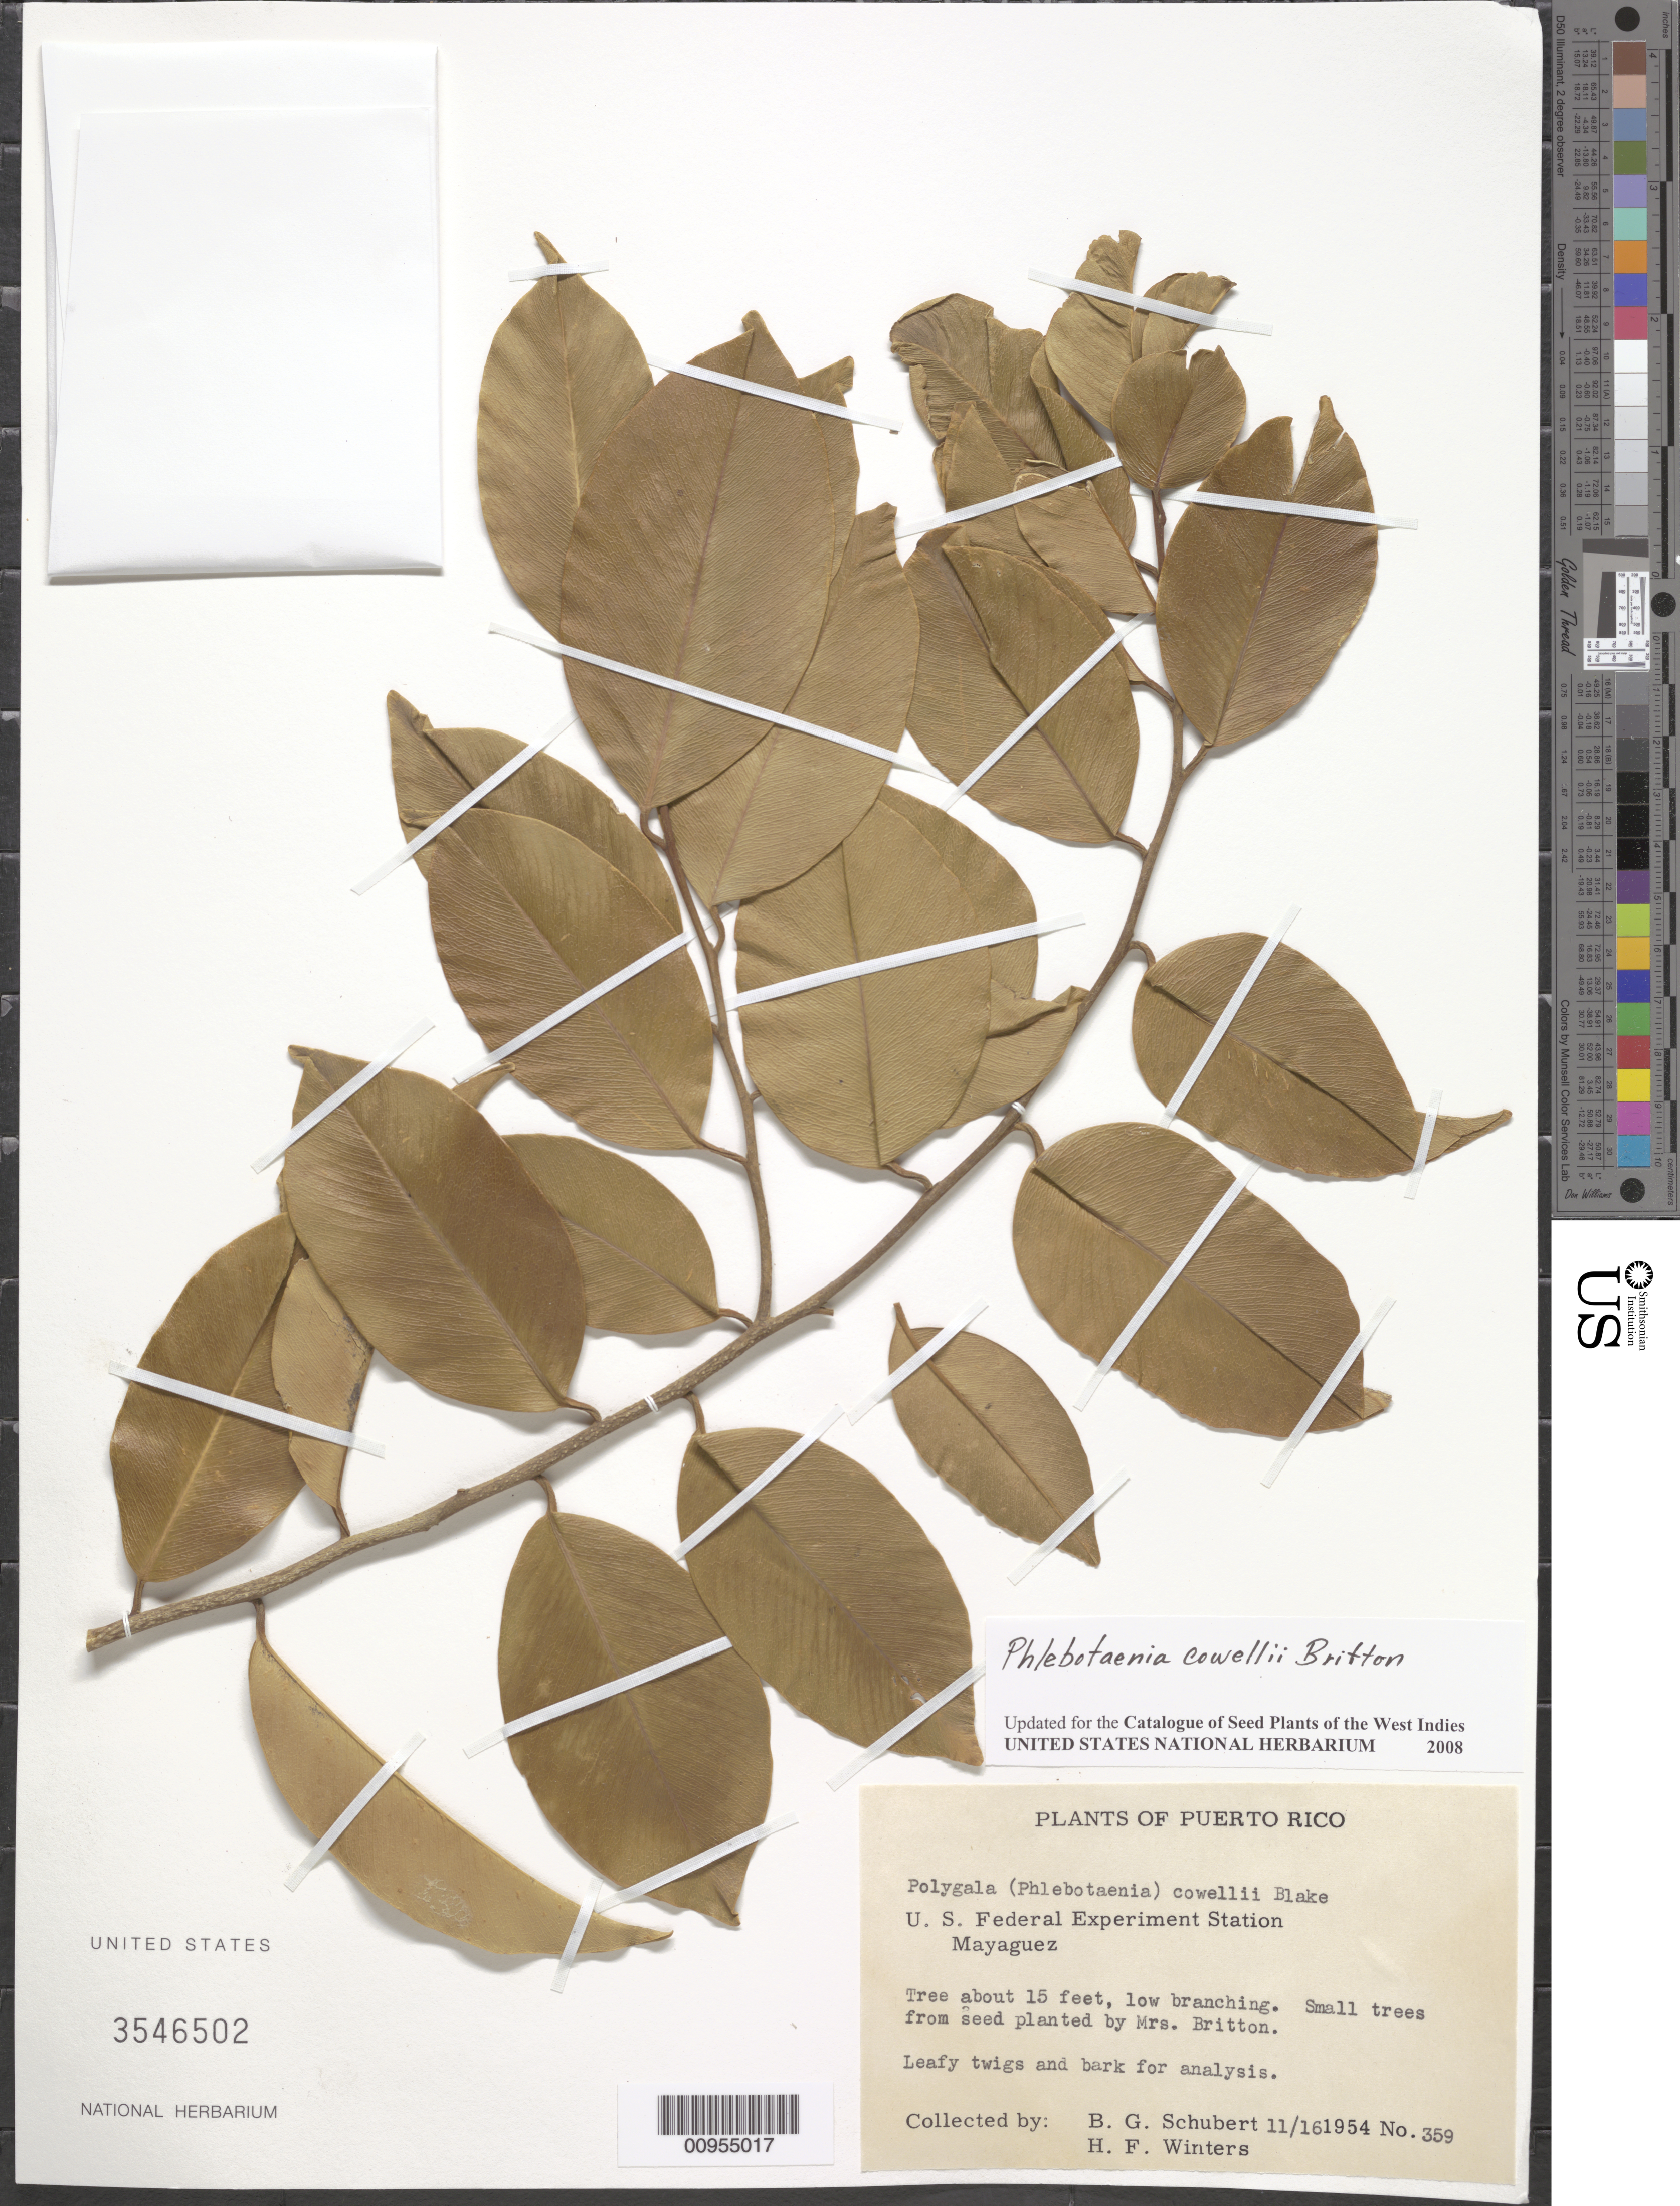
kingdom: Plantae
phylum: Tracheophyta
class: Magnoliopsida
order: Fabales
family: Polygalaceae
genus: Phlebotaenia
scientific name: Phlebotaenia cowellii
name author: Britton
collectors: B. Schubert & H. Winters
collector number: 359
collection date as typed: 16 Nov 1954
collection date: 1954-11-16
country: Puerto Rico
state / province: Mayagüez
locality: U.S. Federal Experiment Station, Mayaguez.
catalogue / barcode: US 3546502